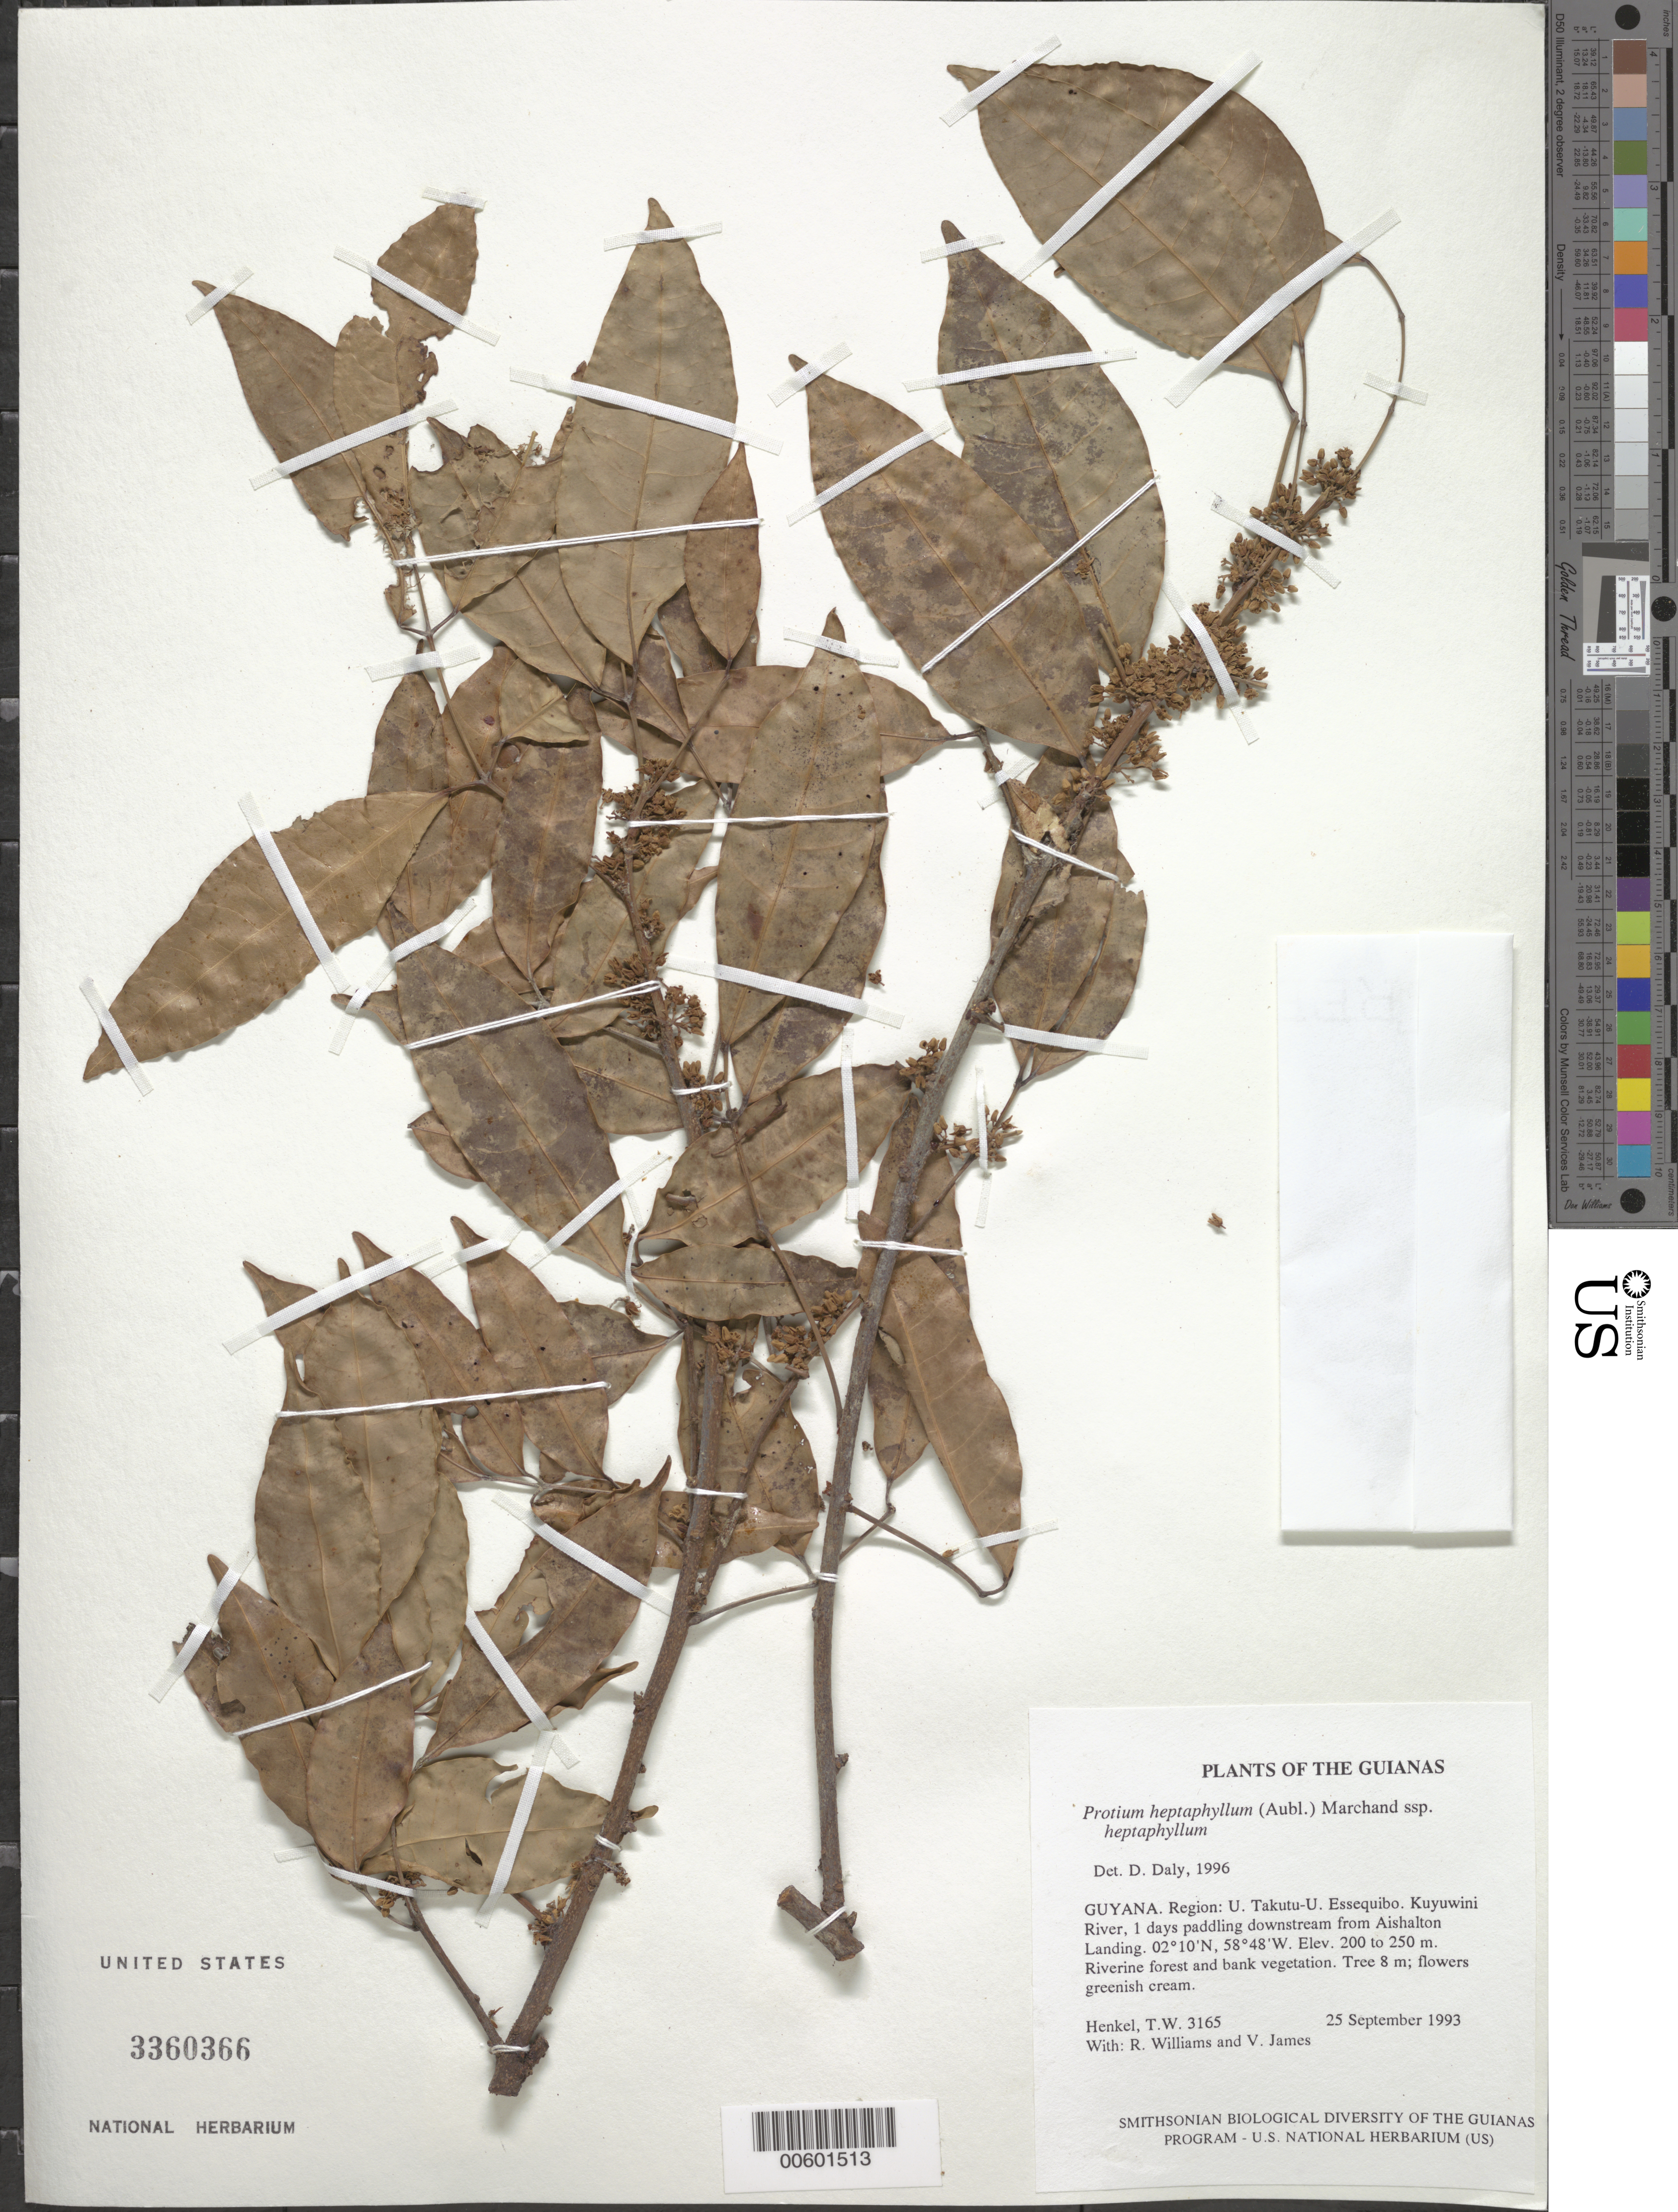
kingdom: Plantae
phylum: Tracheophyta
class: Magnoliopsida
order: Sapindales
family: Burseraceae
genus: Protium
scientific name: Protium heptaphyllum subsp. heptaphyllum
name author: (Aubl.) Marchand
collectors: T. Henkel, R. Williams & V. James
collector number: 3165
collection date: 1993-09-25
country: Guyana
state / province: U. Takutu-U. Essequibo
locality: The Guianas. Region: U. Takutu-U. Essequibo. Kuyuwini River, 1 days paddling downstream from Aishalton Landing.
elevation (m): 200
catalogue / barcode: US 3360366